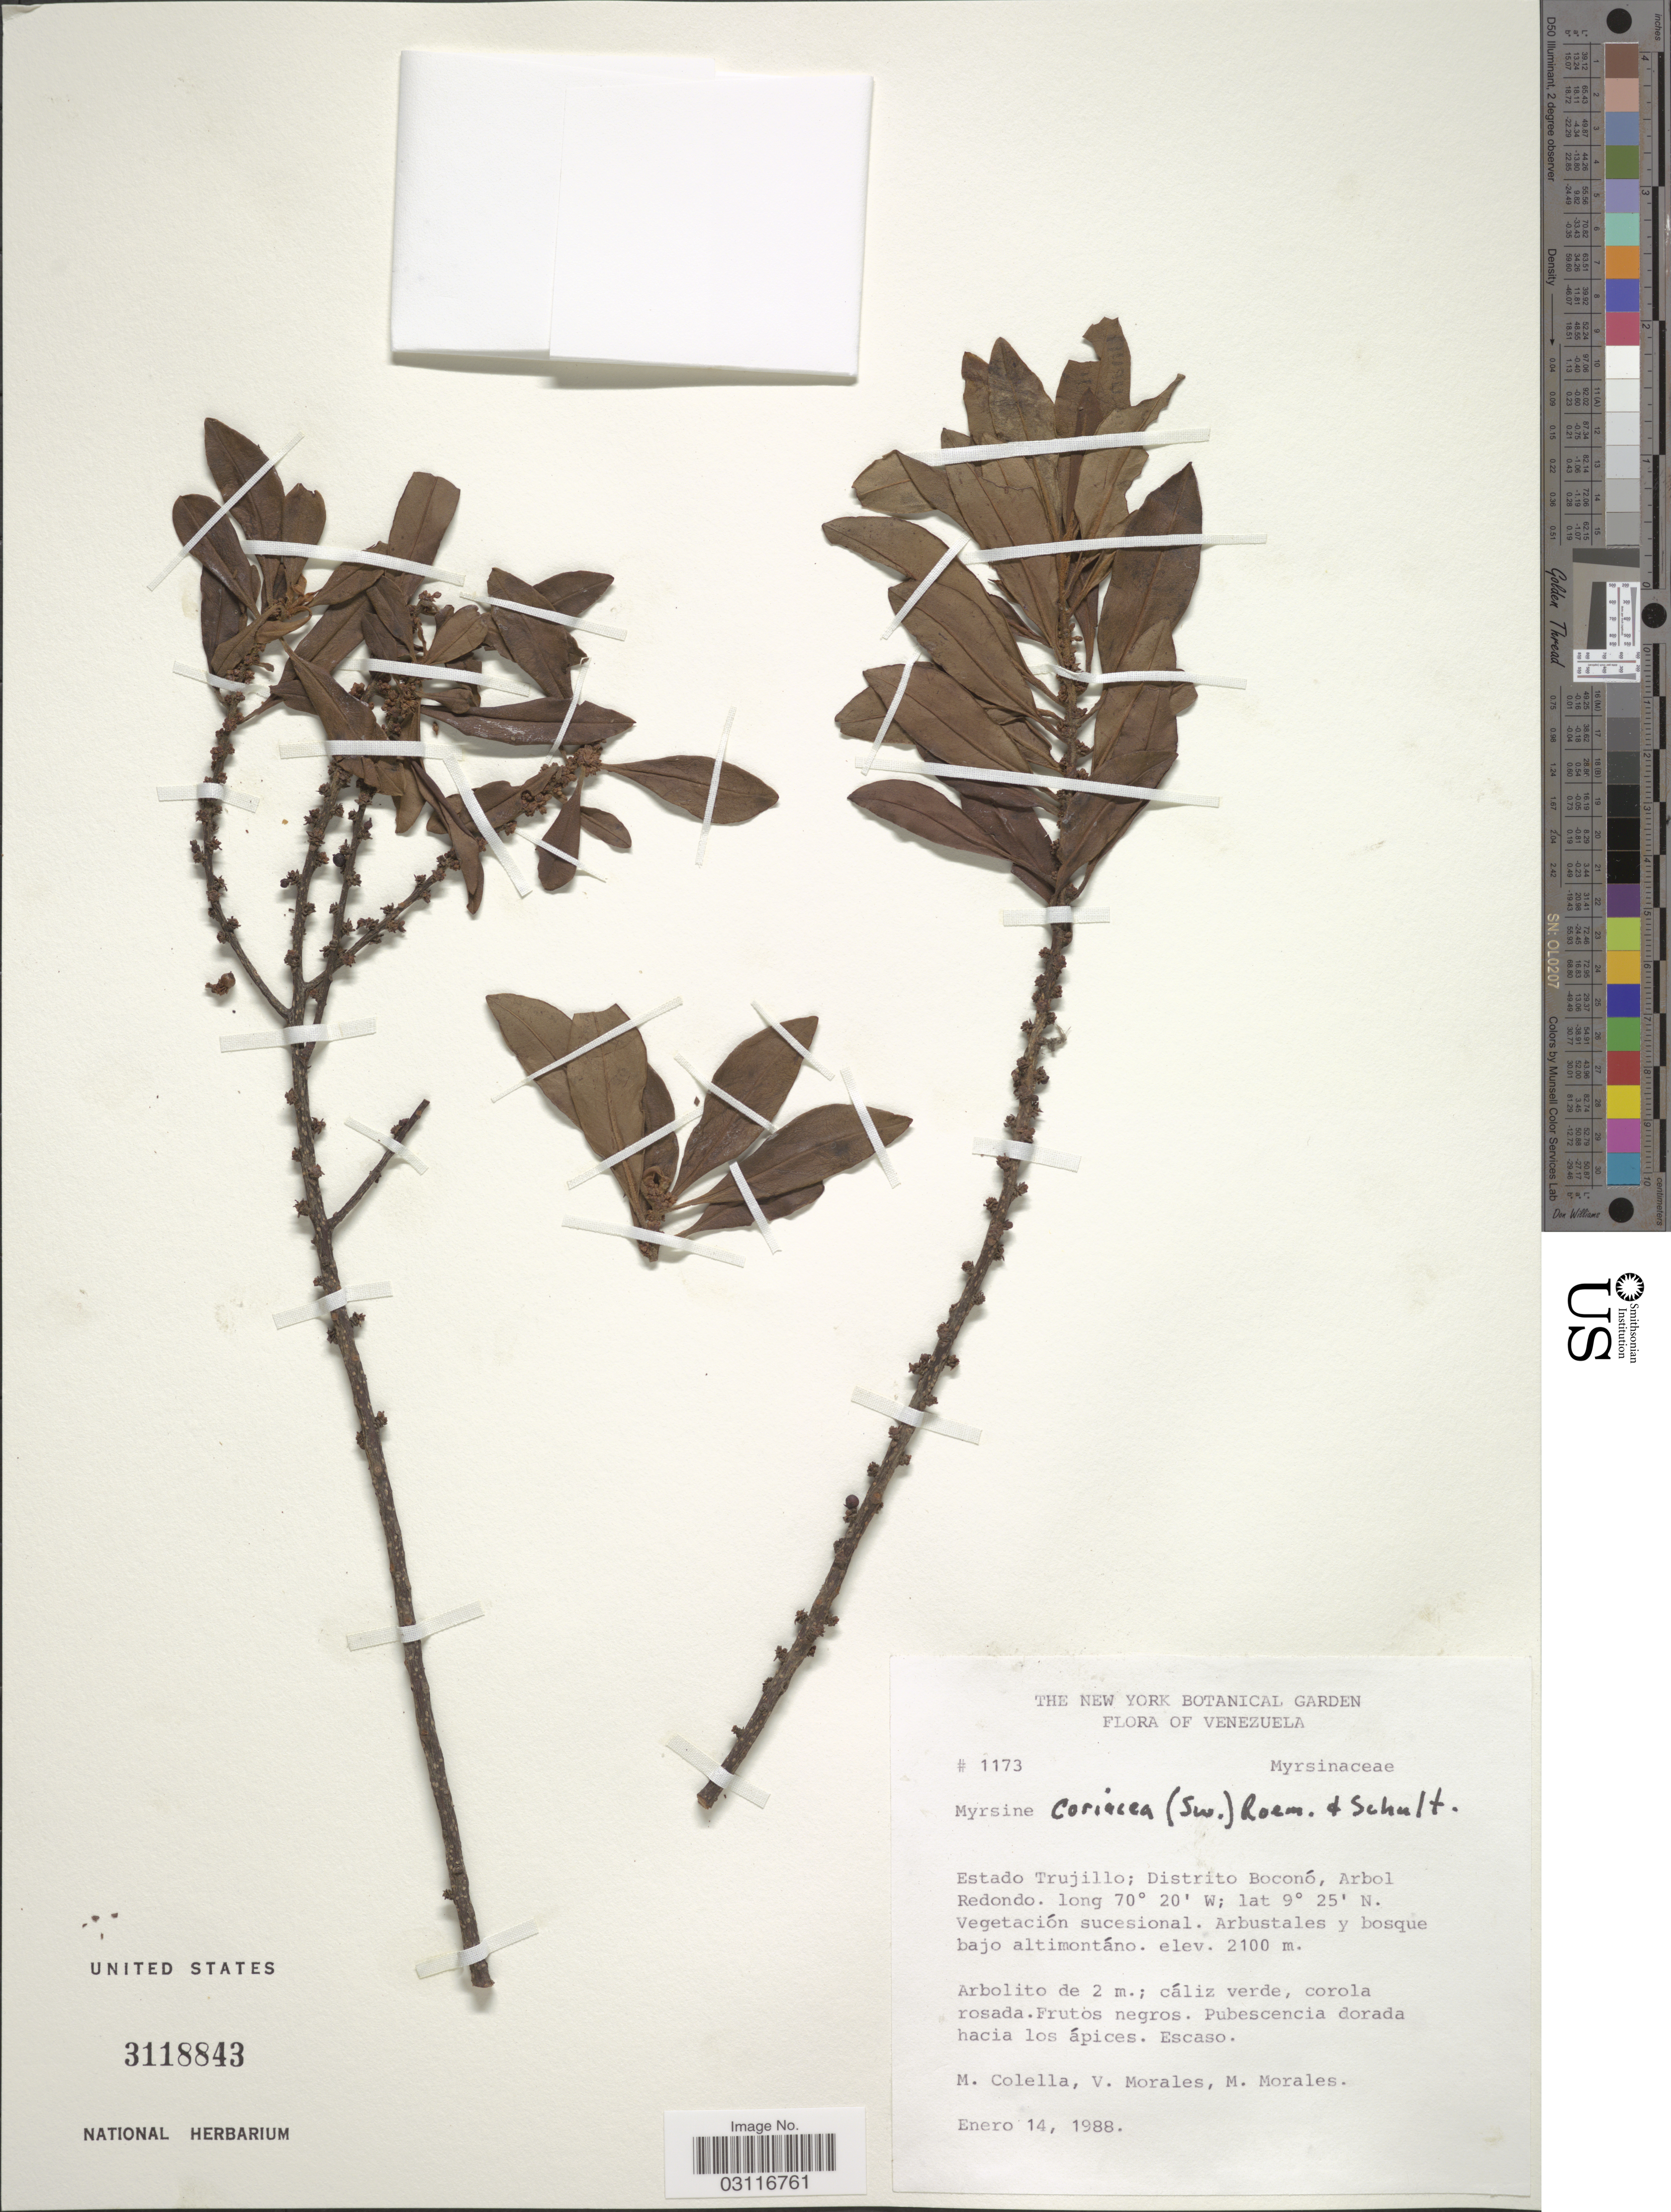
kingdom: Plantae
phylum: Tracheophyta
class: Magnoliopsida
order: Ericales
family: Primulaceae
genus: Myrsine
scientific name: Myrsine coriacea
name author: (Sw.) R. Br. ex Roem. & Schult.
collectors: M. Colella, V. Morales & M. Morales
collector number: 1173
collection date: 1988-01-14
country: Venezuela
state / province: Trujillo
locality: Distrito Boconó, Arbol Redondo.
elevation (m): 2100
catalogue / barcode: US 3118843